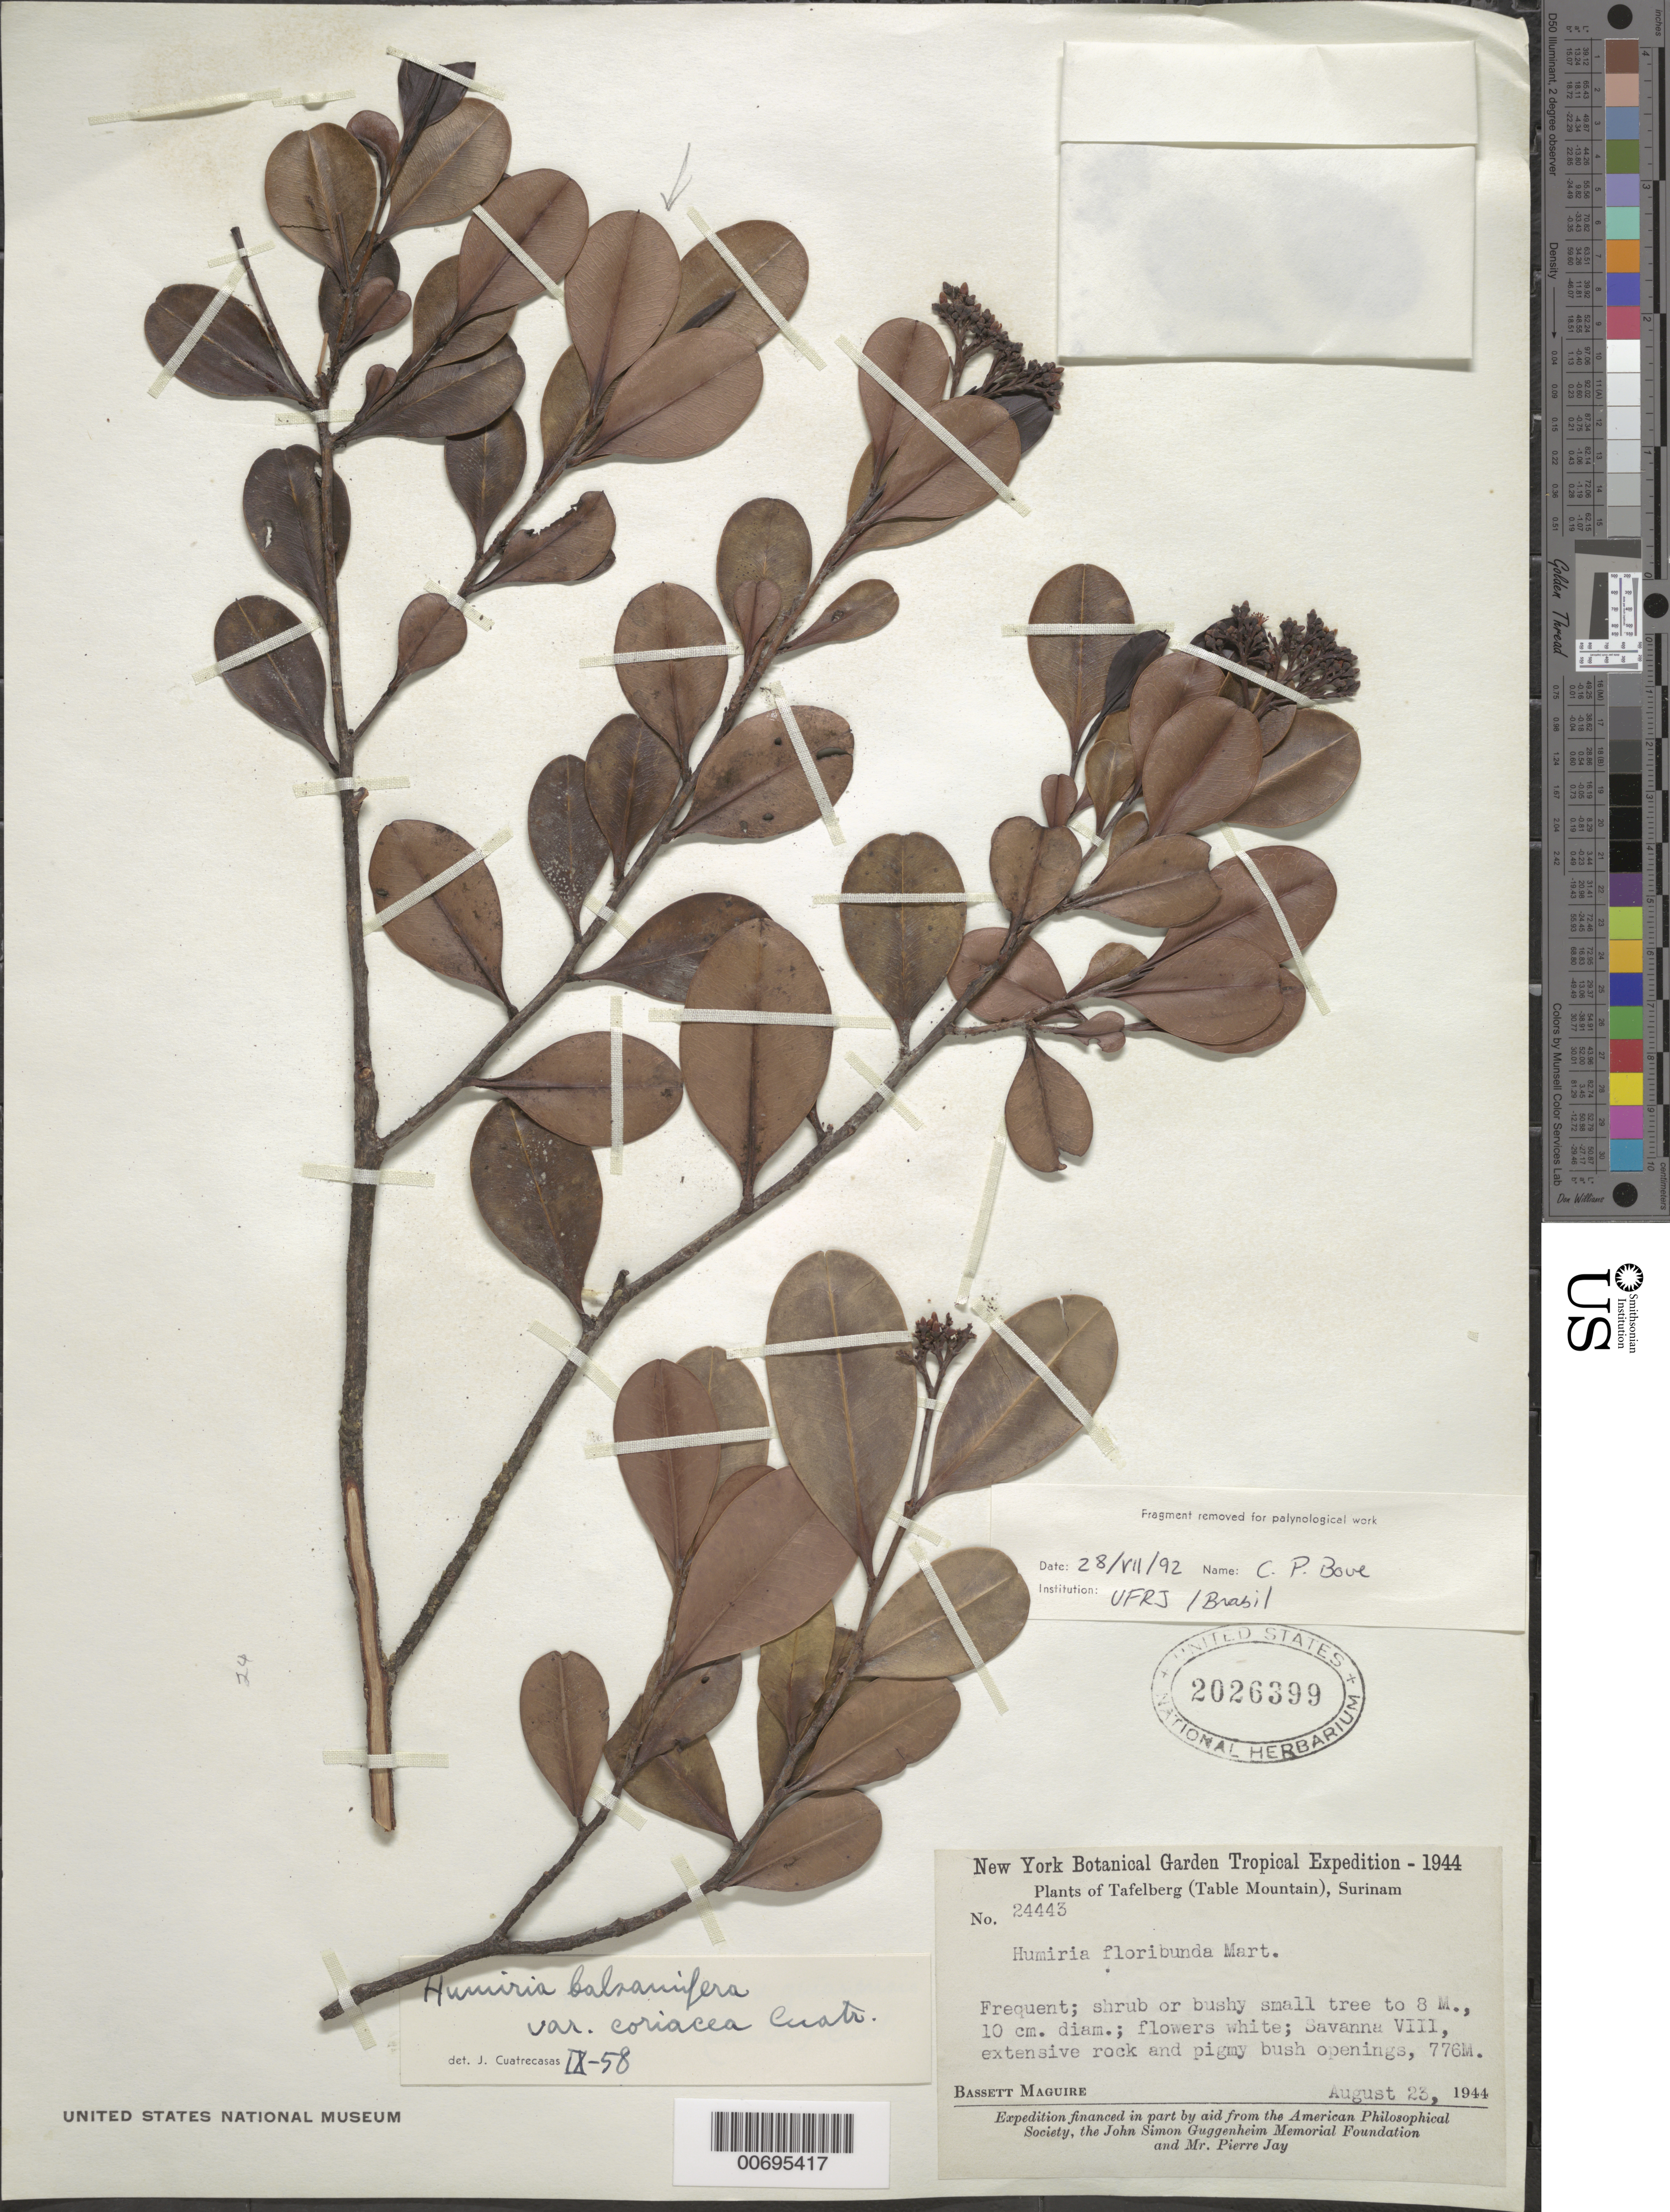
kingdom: Plantae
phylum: Tracheophyta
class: Magnoliopsida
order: Malpighiales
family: Humiriaceae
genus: Humiria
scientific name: Humiria balsamifera var. coriacea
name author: Cuatrec.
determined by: Cuatrecasas, J.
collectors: B. Maguire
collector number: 24443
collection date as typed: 23-Aug-44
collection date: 1944-08-23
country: Suriname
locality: Tafelberg (Table Mountain), Savanna VIII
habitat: Extensive rock & pygmy bush openings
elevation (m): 776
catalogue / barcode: US 2026399